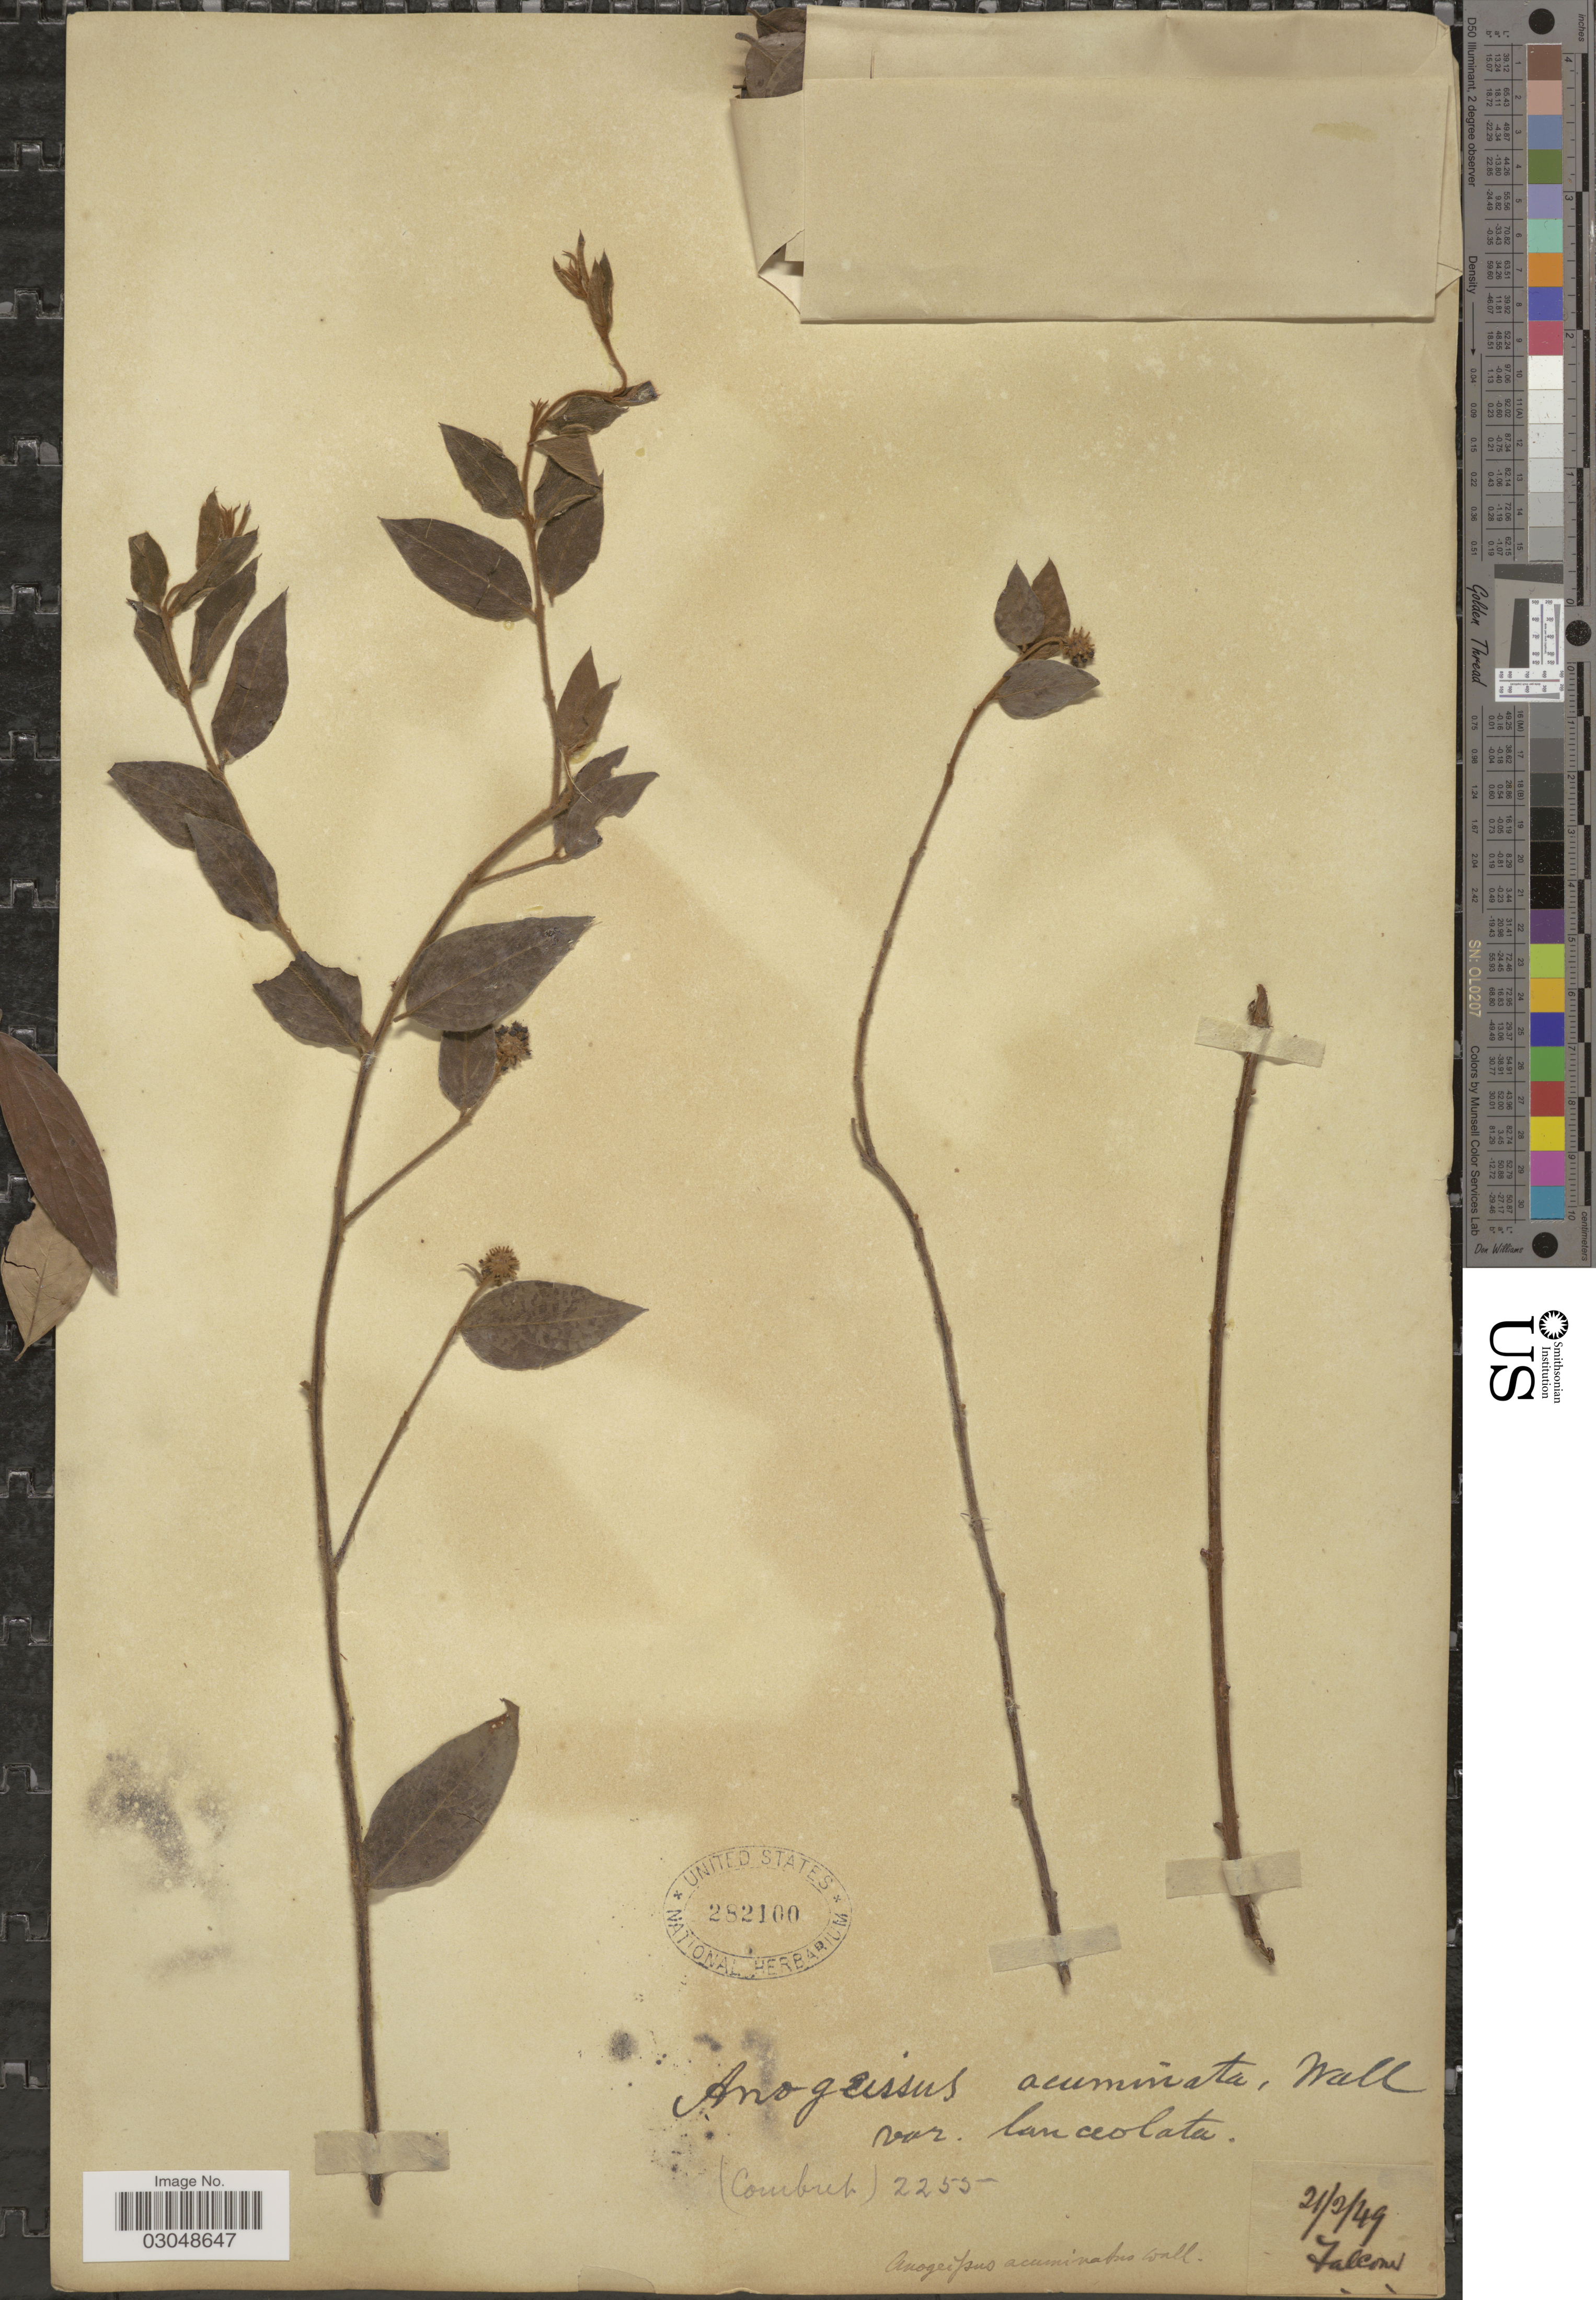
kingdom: Plantae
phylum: Tracheophyta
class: Magnoliopsida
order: Myrtales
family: Combretaceae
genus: Anogeissus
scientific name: Anogeissus acuminata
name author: Wall.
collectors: Falcone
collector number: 2255?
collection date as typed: Transcribed d/m/y: 21/2/49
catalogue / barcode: US 282100